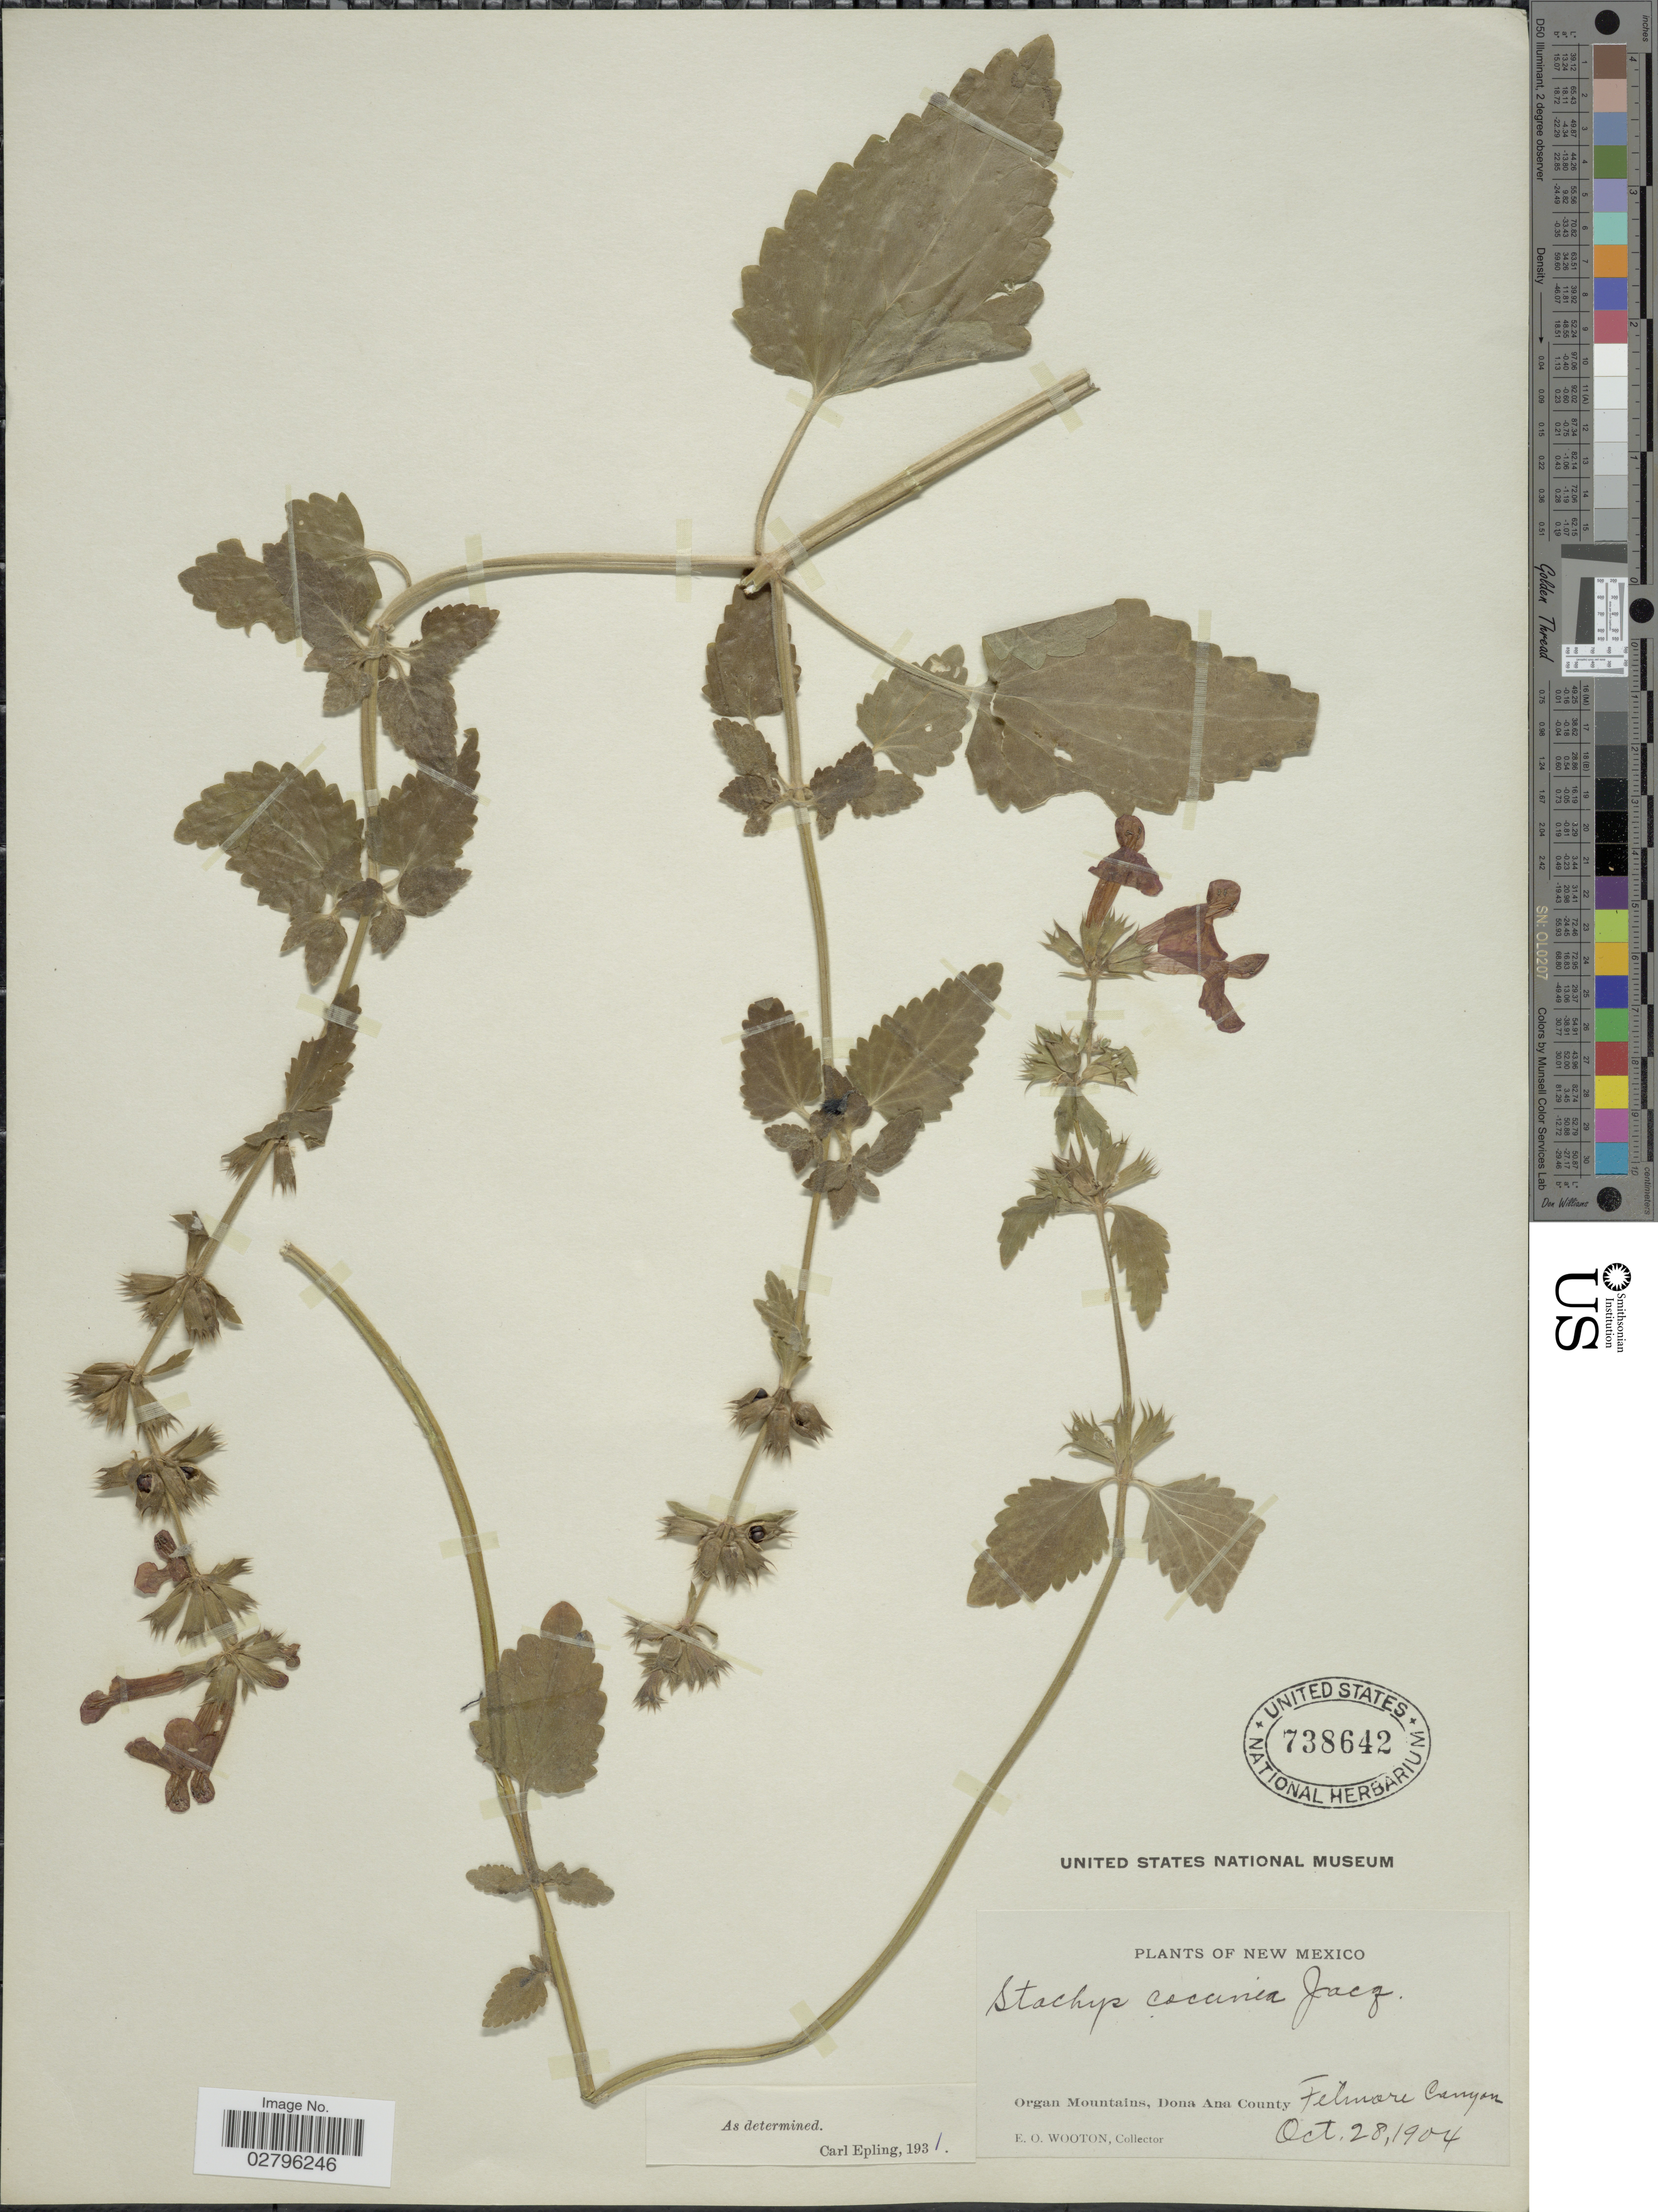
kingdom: Plantae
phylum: Tracheophyta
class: Magnoliopsida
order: Lamiales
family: Lamiaceae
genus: Stachys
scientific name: Stachys coccinea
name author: Ortega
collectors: E. O. Wooton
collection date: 1904-10-28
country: United States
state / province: New Mexico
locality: Organ Mountains, Dona Ana County. Filmore Canyon.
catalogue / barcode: US 738642